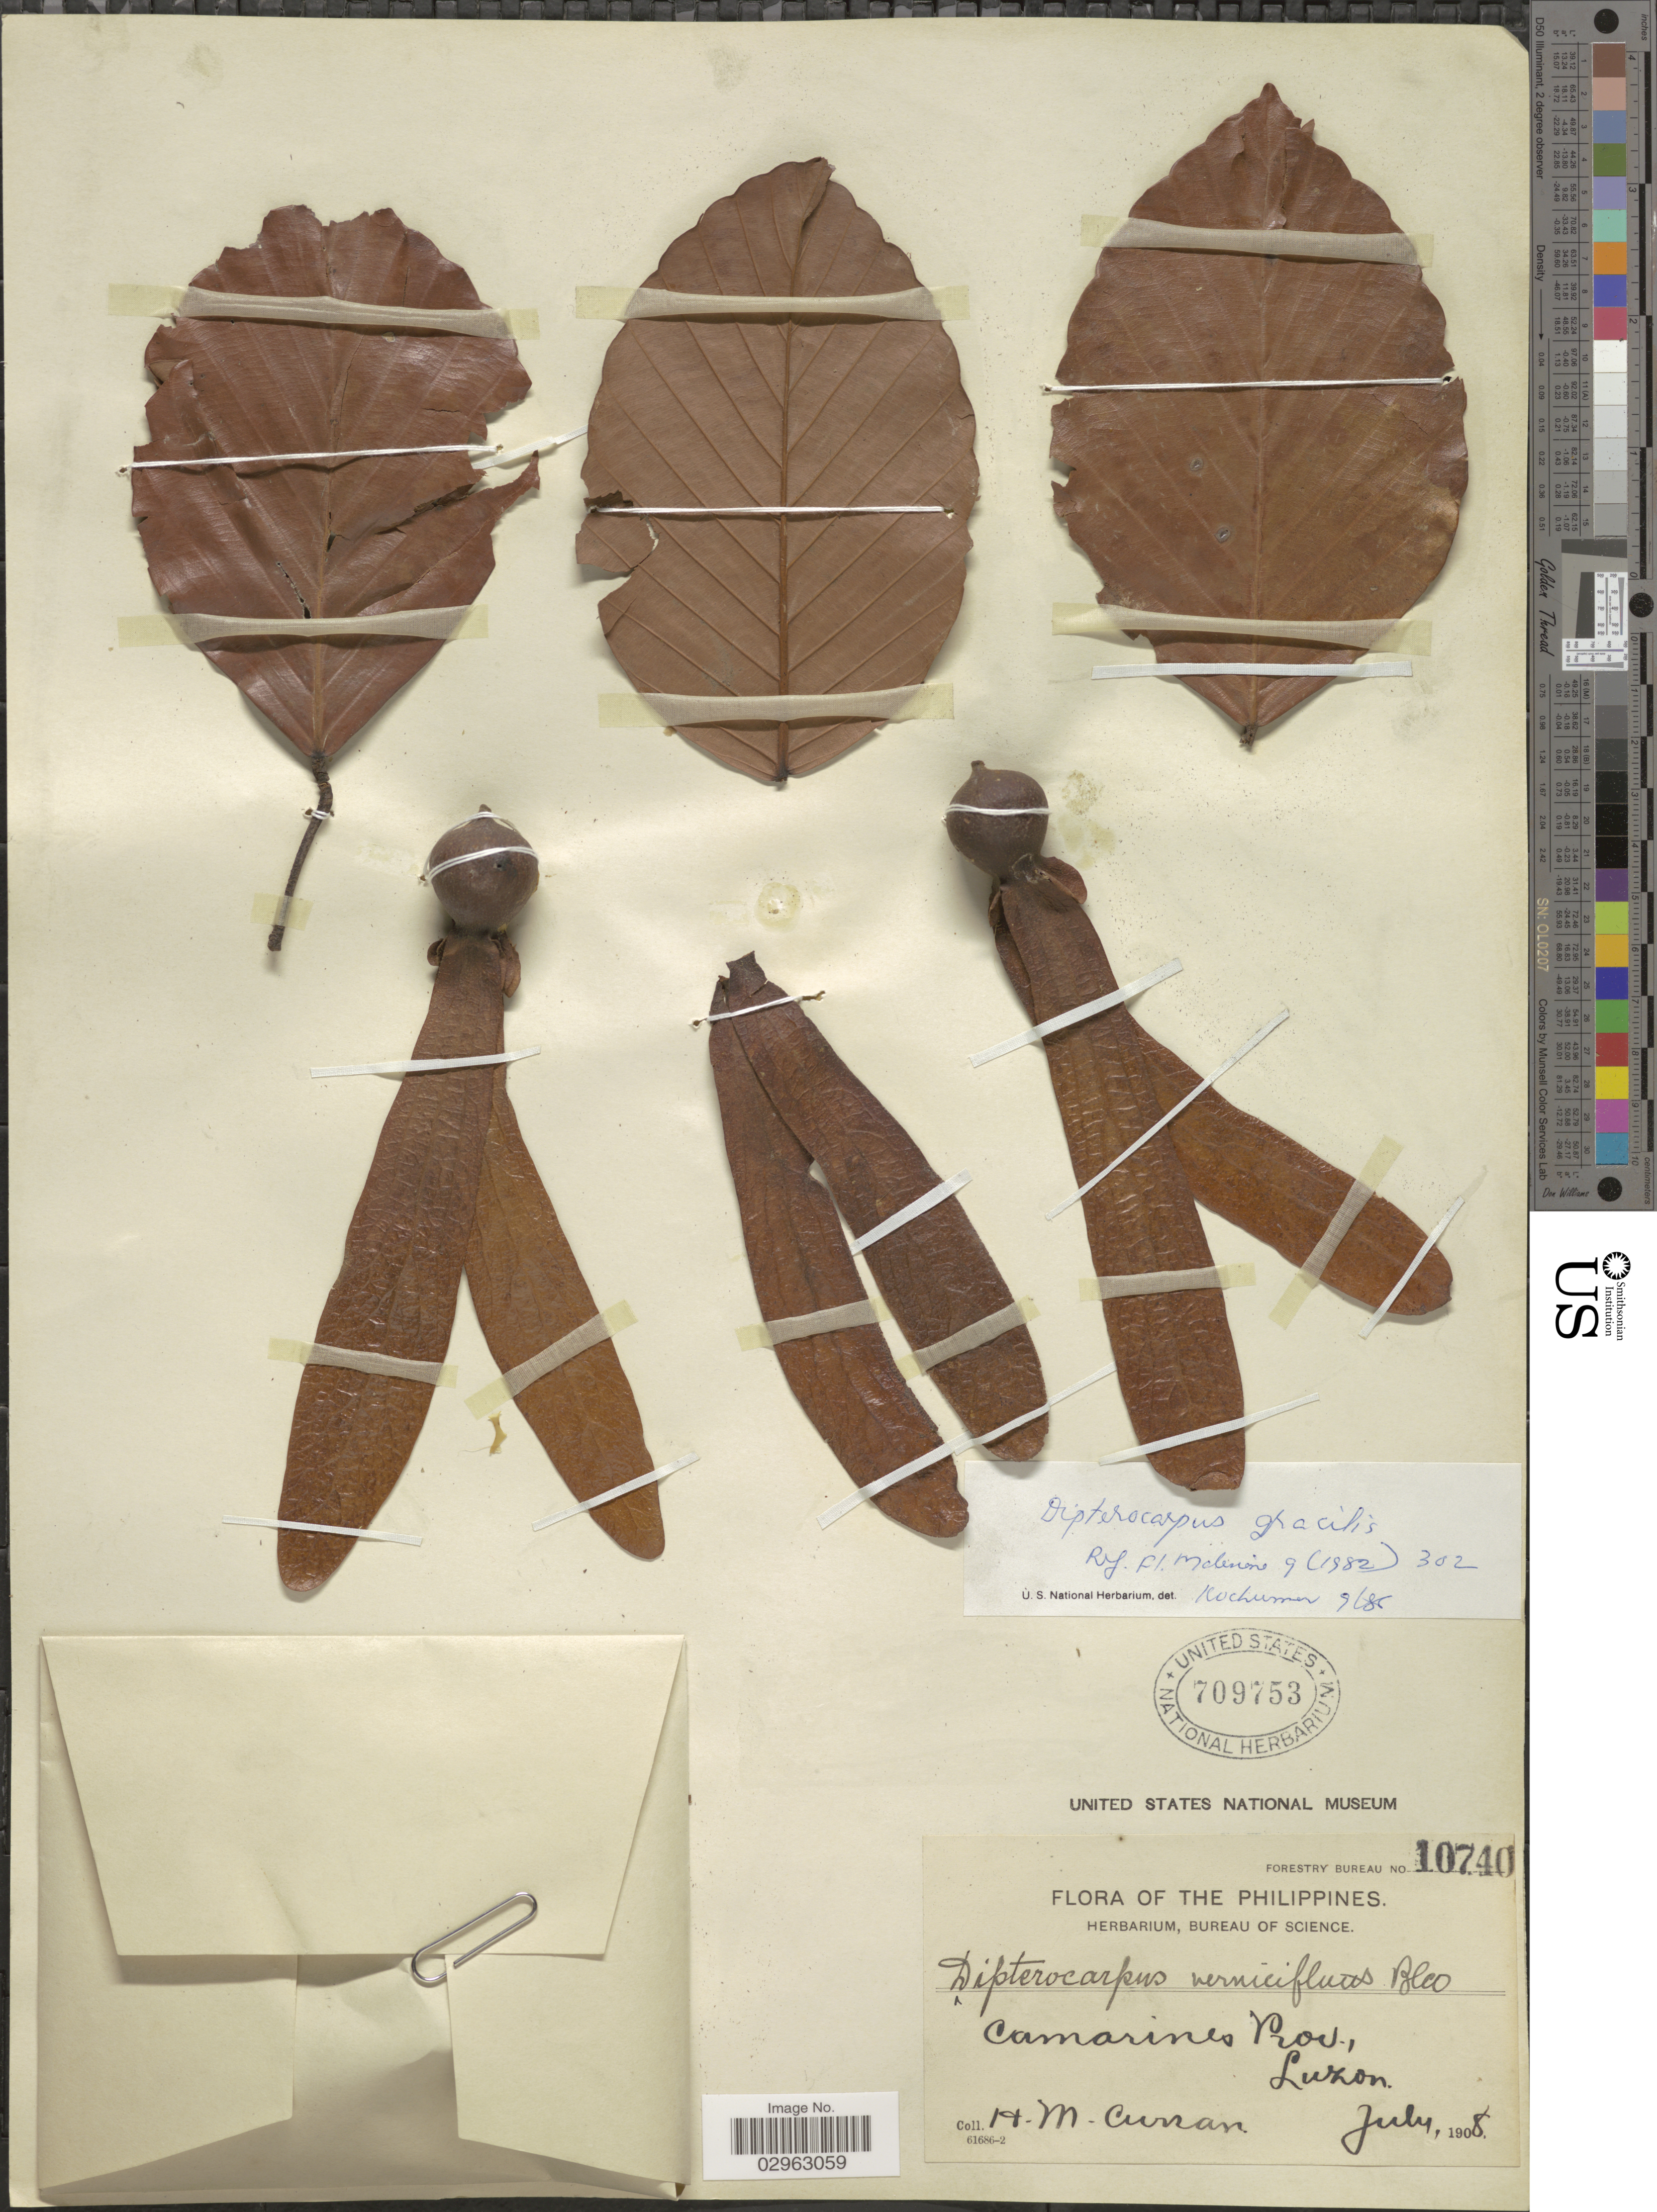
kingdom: Plantae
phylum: Tracheophyta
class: Magnoliopsida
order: Malvales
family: Dipterocarpaceae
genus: Dipterocarpus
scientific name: Dipterocarpus gracilis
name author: Blume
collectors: H. M. Curran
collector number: Forestry Bureau 10740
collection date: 1908-07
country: Philippines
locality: Camarines Prov., Luzon.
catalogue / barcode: US 709753